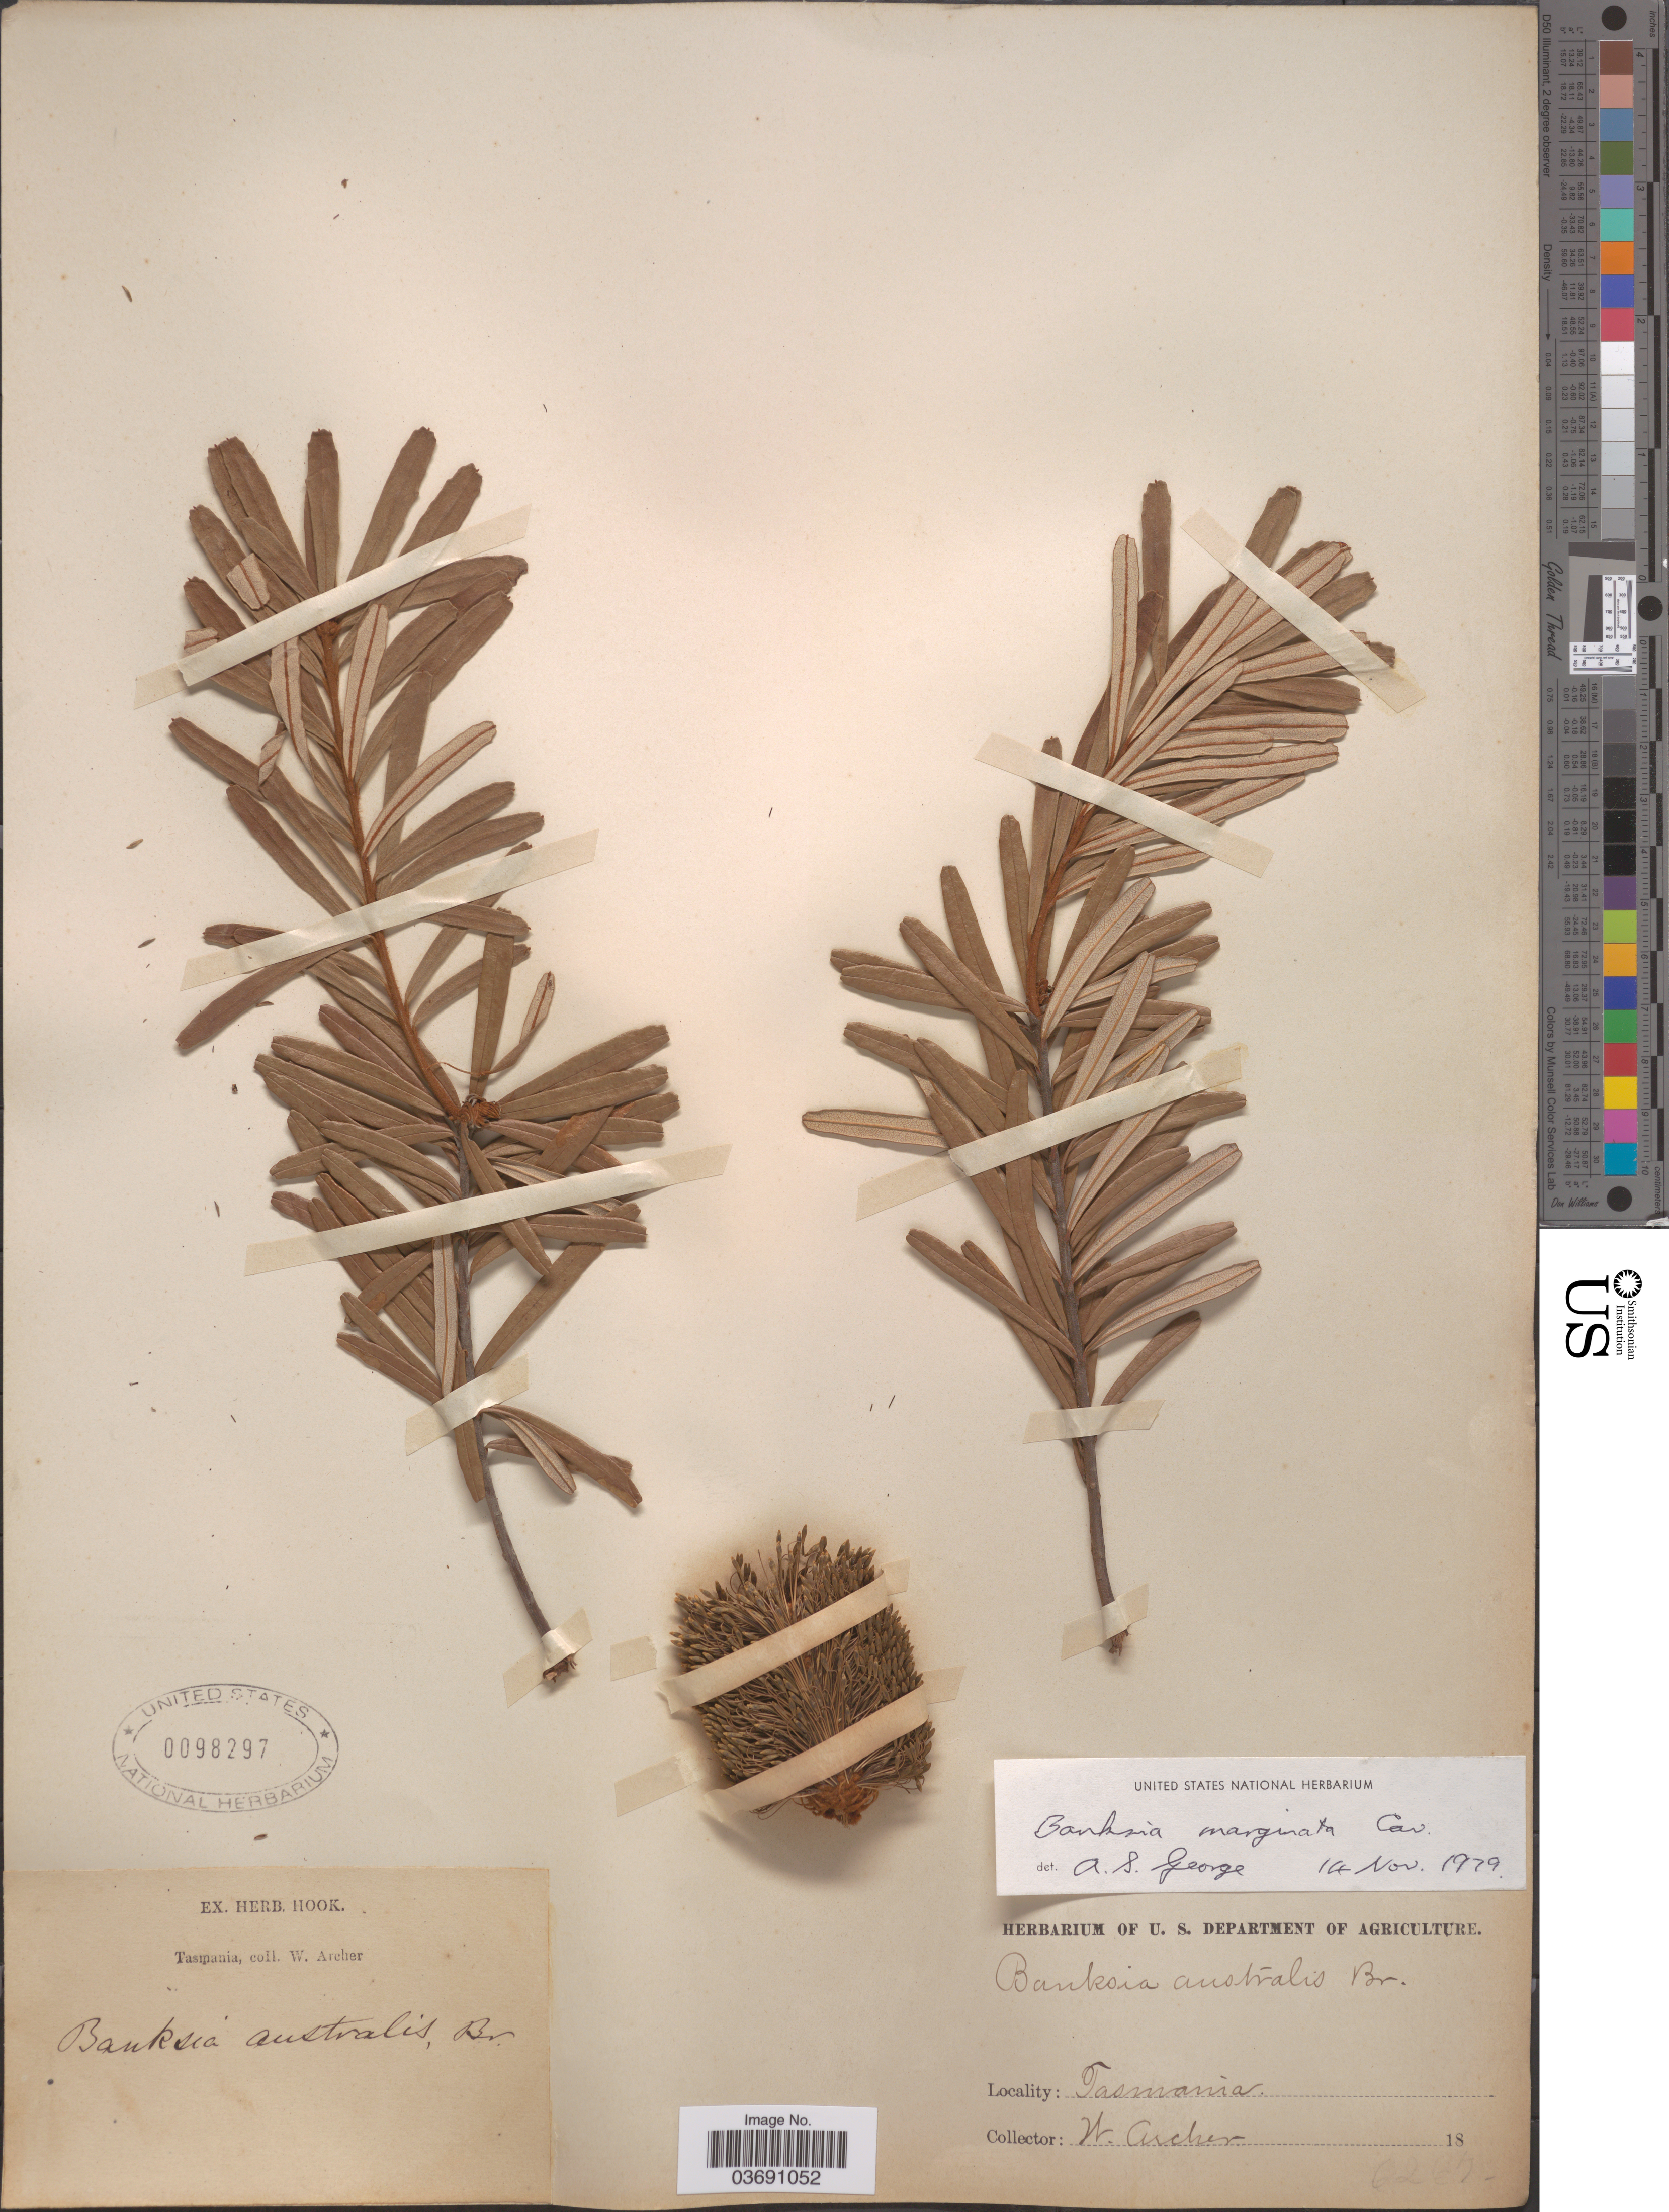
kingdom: Plantae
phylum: Tracheophyta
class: Magnoliopsida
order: Proteales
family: Proteaceae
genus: Banksia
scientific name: Banksia marginata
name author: Cav.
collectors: W. Archer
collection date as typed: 18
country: Australia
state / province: Tasmania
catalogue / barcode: US 98297